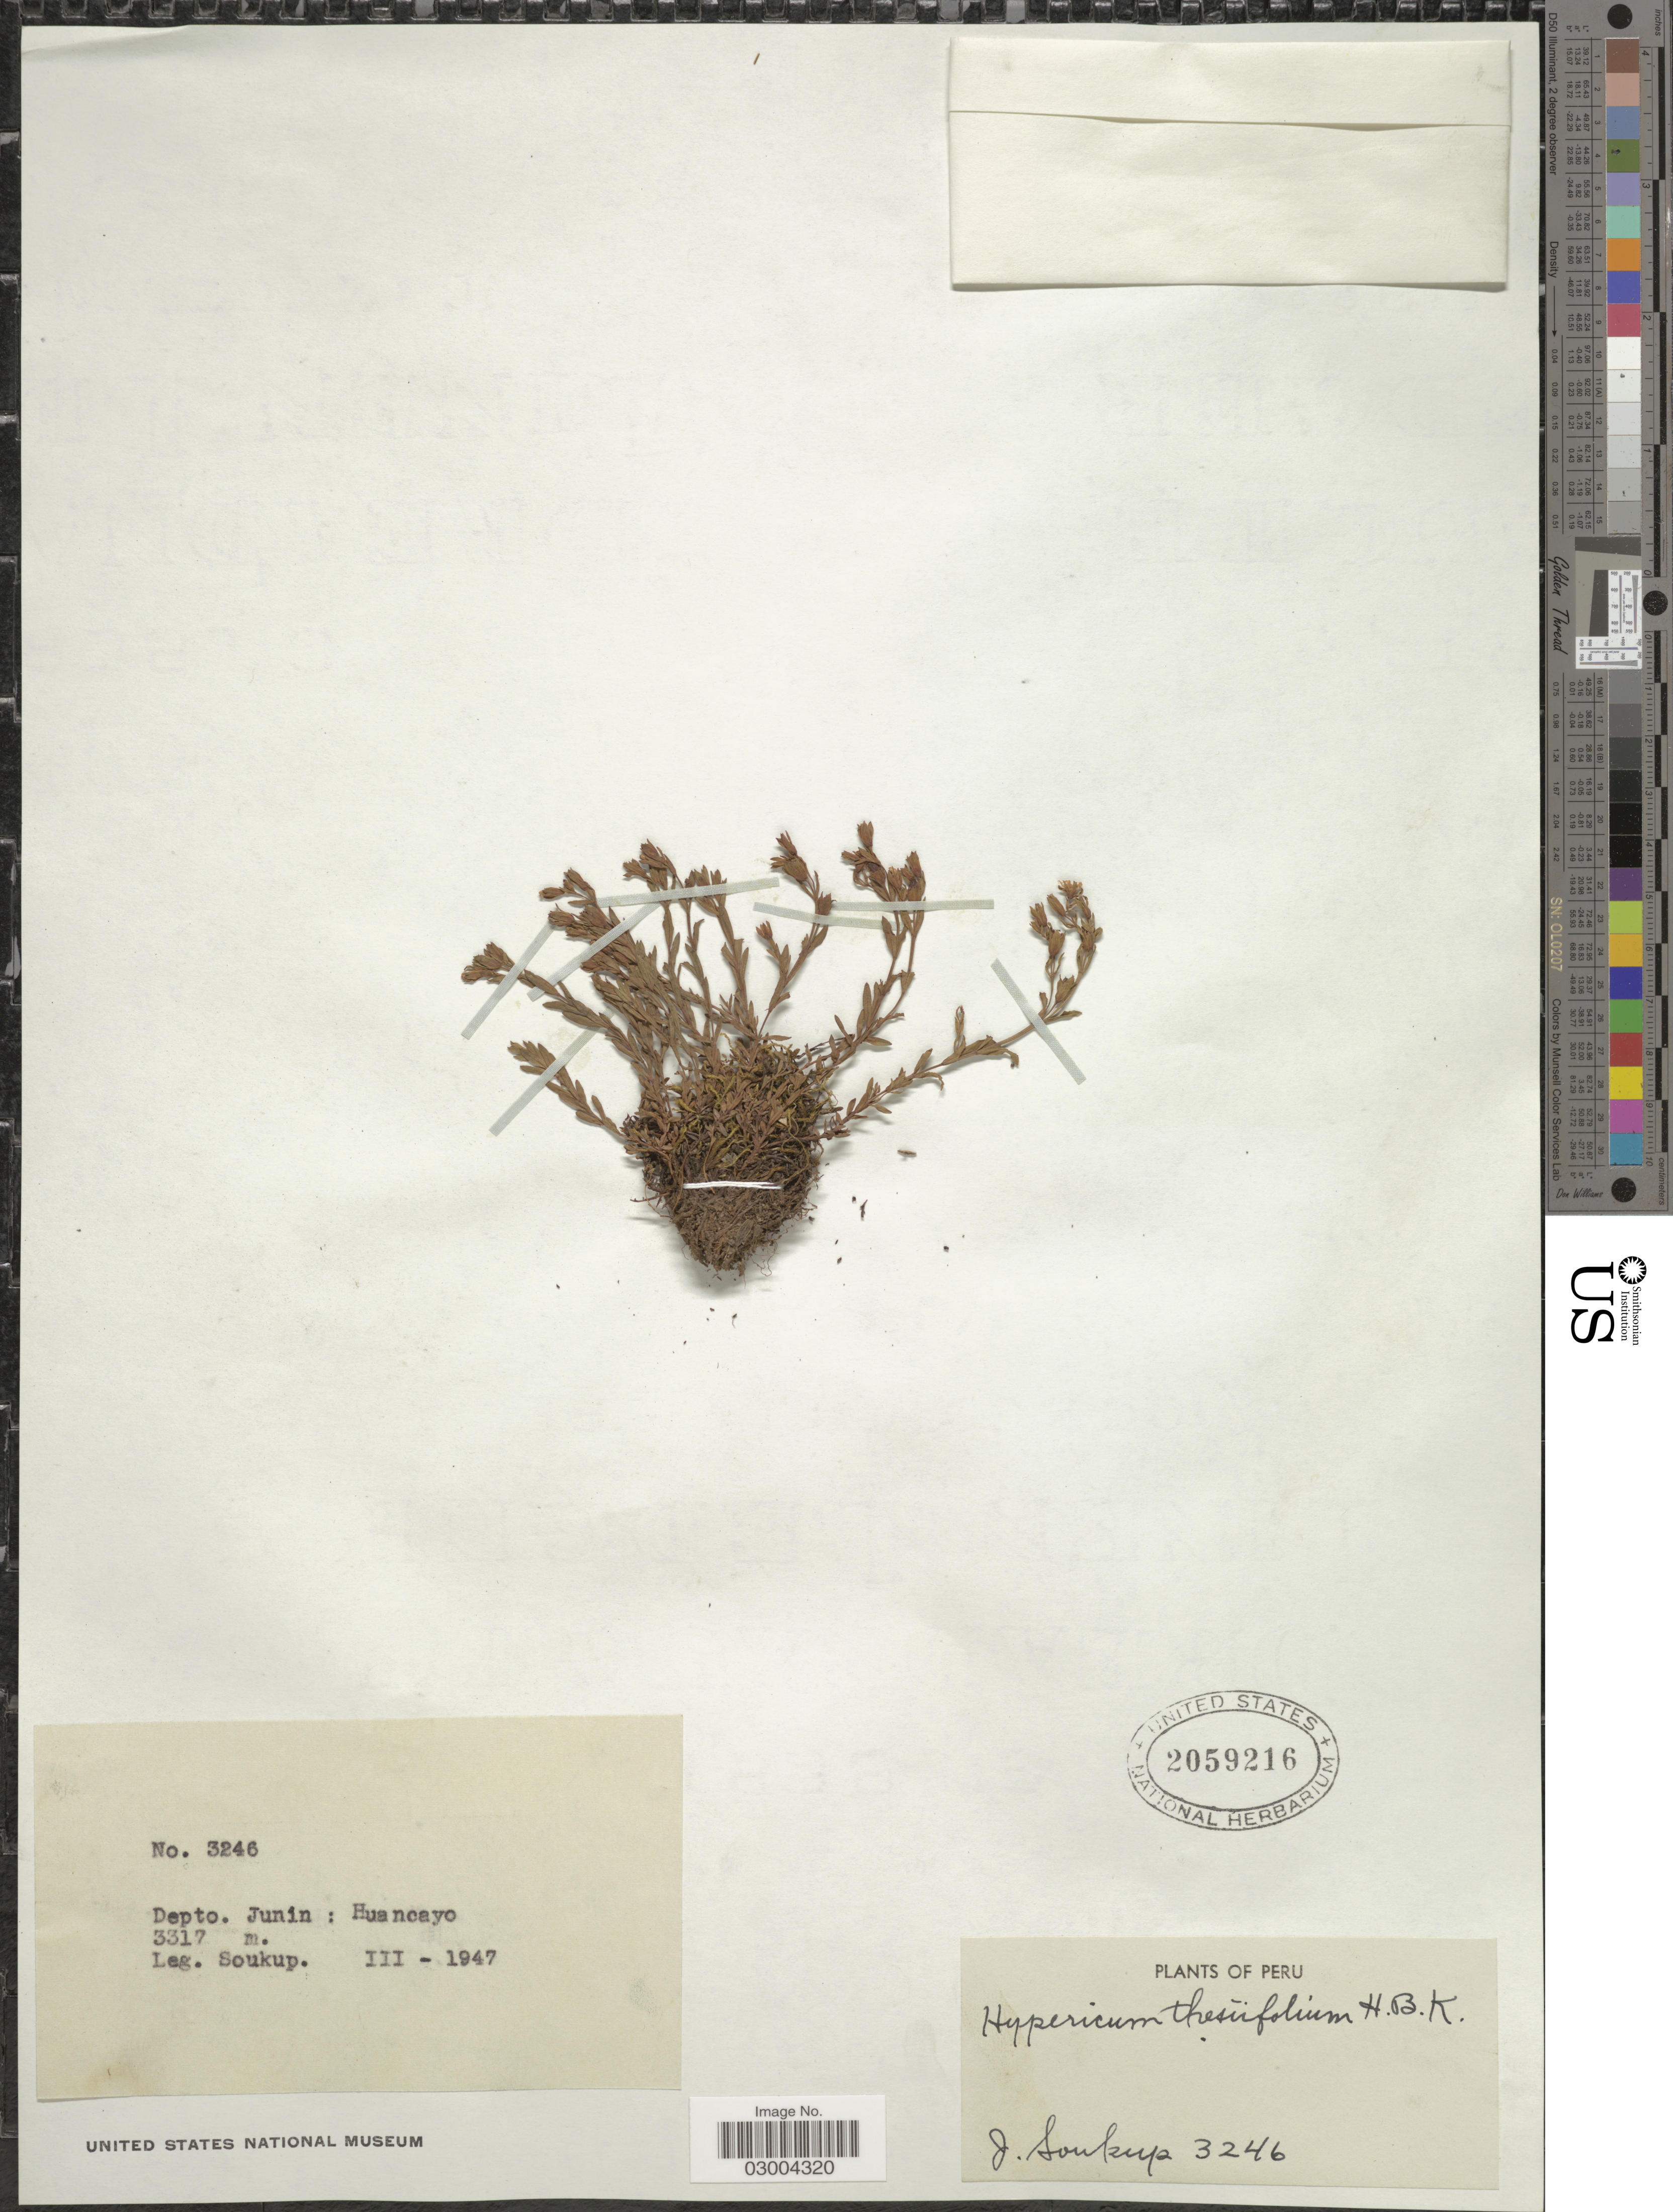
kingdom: Plantae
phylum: Tracheophyta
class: Magnoliopsida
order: Malpighiales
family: Hypericaceae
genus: Hypericum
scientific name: Hypericum thesiifolium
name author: Kunth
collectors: J. Soukup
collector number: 3246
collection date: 1947-03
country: Peru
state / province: Junín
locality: Depto. Junín: Huancayo.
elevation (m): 3317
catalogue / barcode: US 2059216